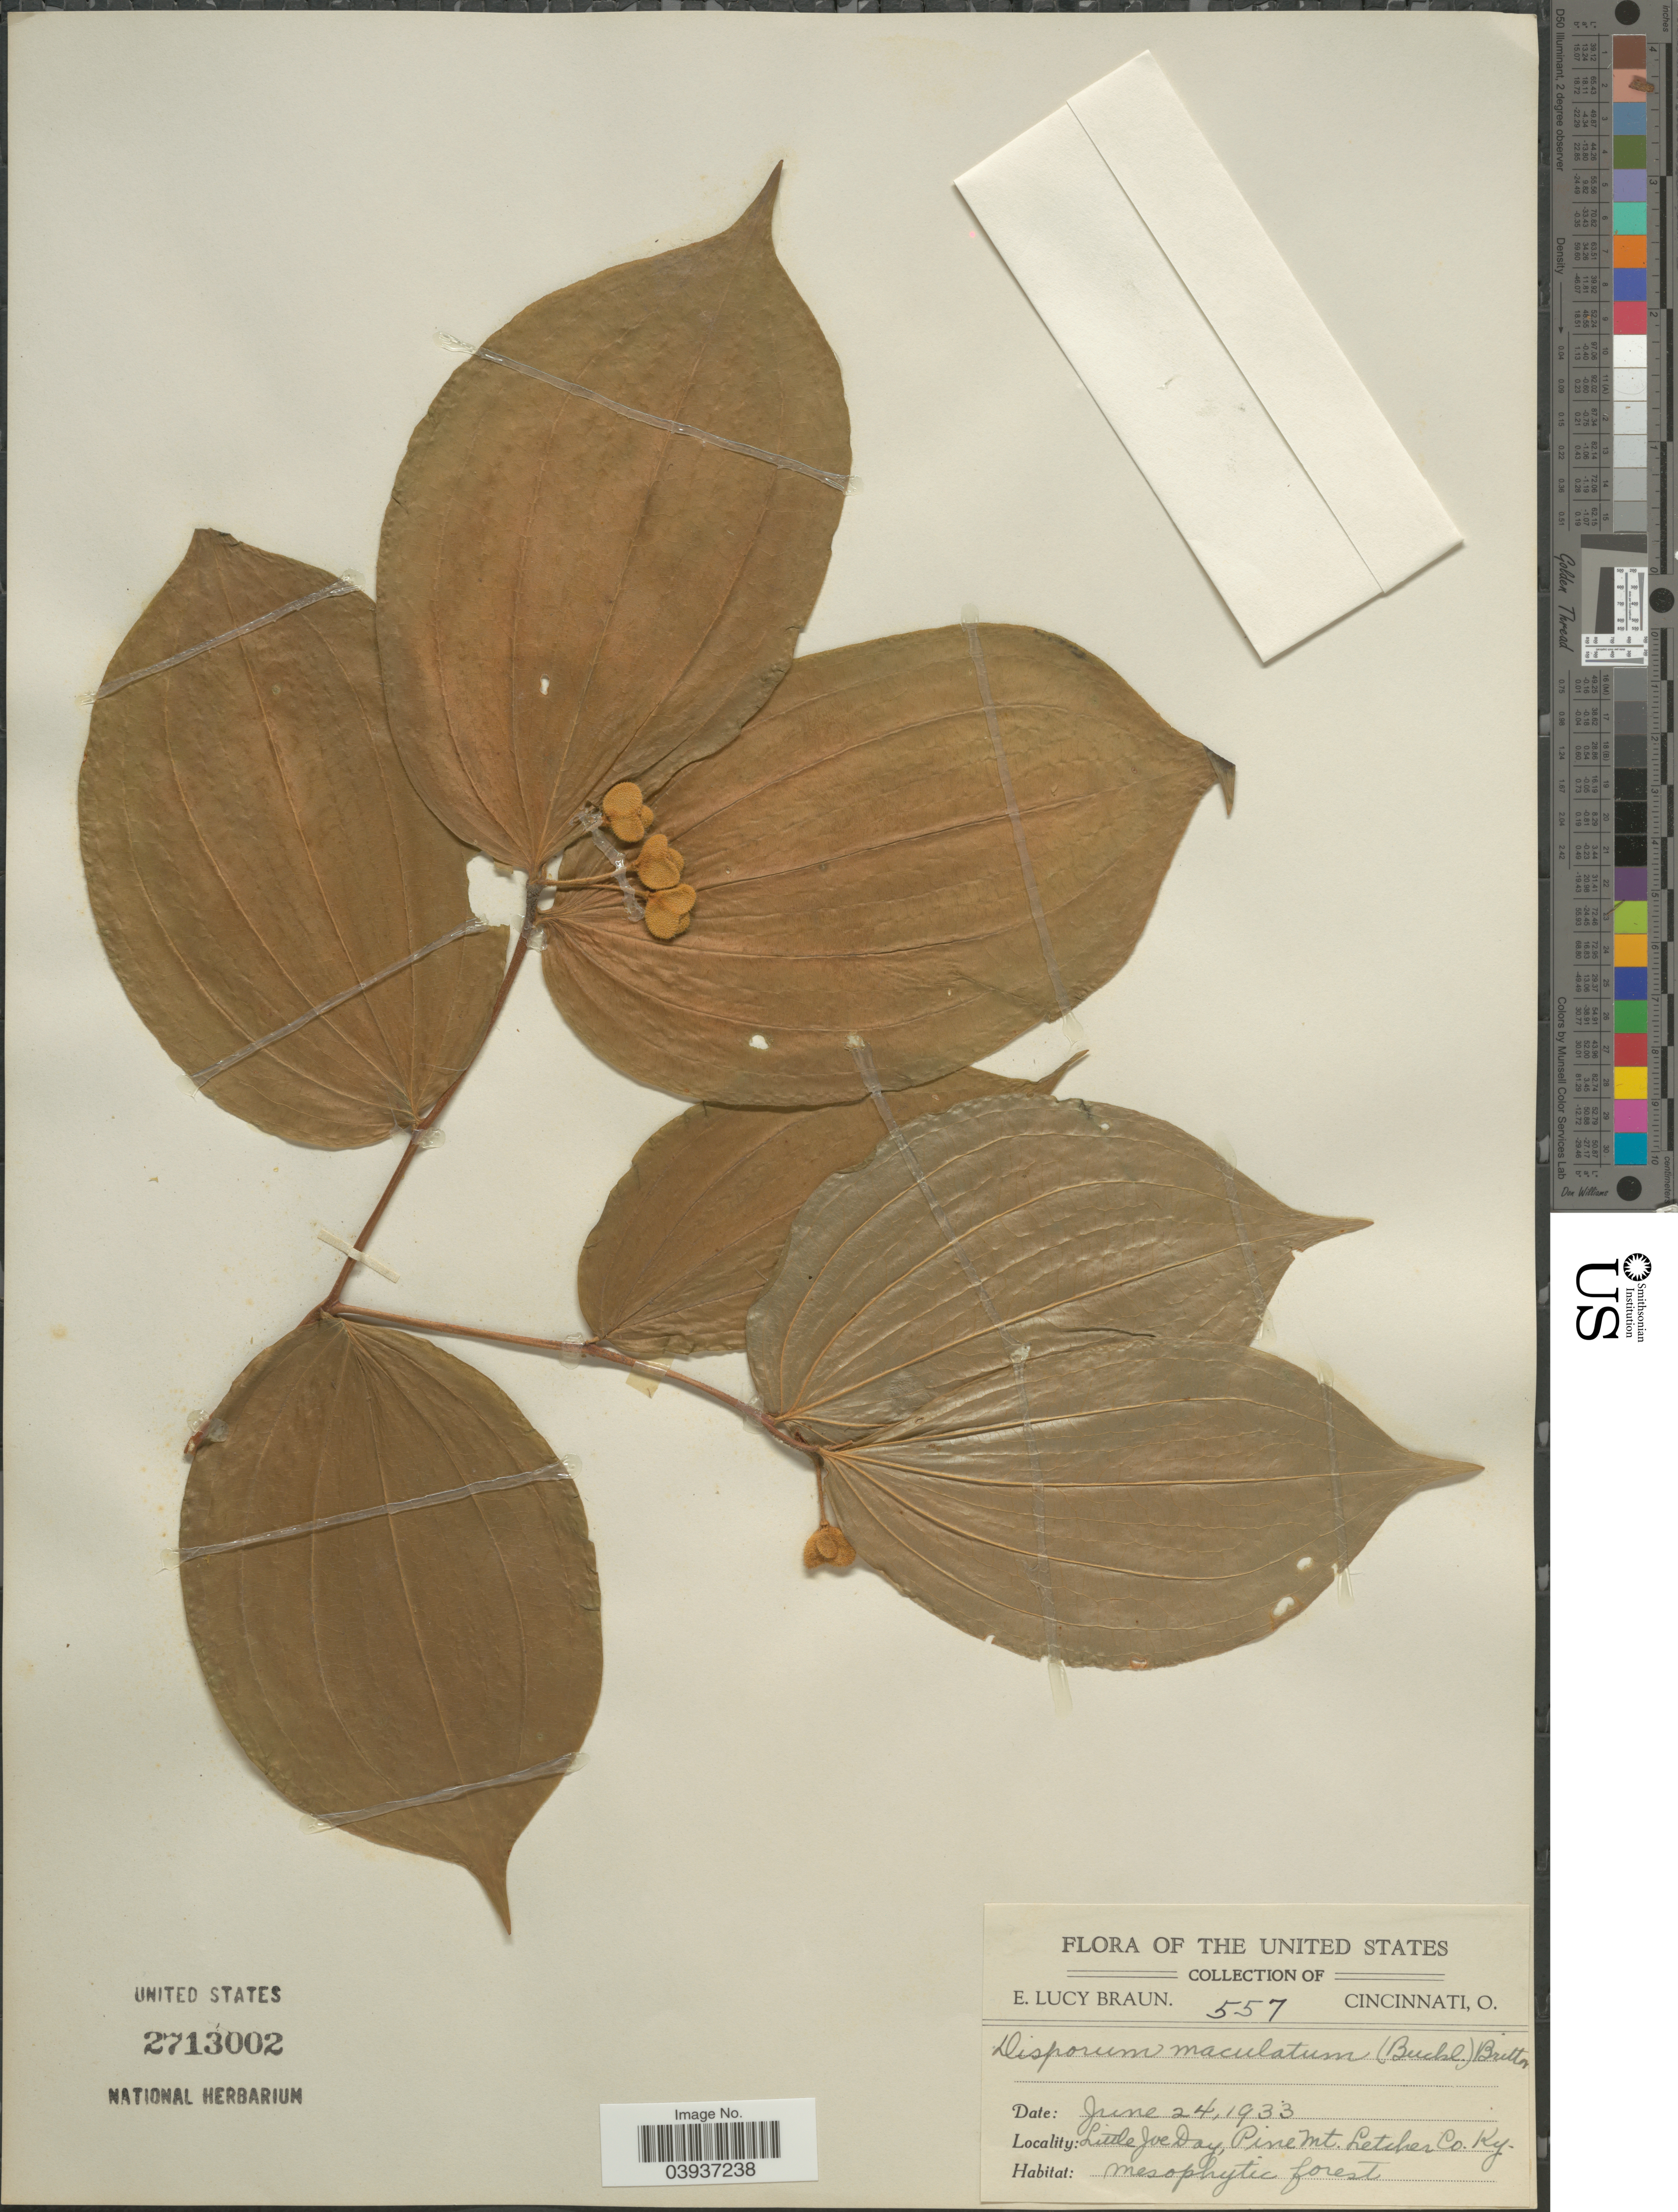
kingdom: Plantae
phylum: Tracheophyta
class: Liliopsida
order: Liliales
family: Colchicaceae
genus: Disporum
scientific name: Disporum maculatum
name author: (Buckley) Britton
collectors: E. L. Braun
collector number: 557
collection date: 1933-06-24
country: United States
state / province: Kentucky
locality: Little Joe Day, Pine Mt. Letcher Co.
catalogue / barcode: US 2713002